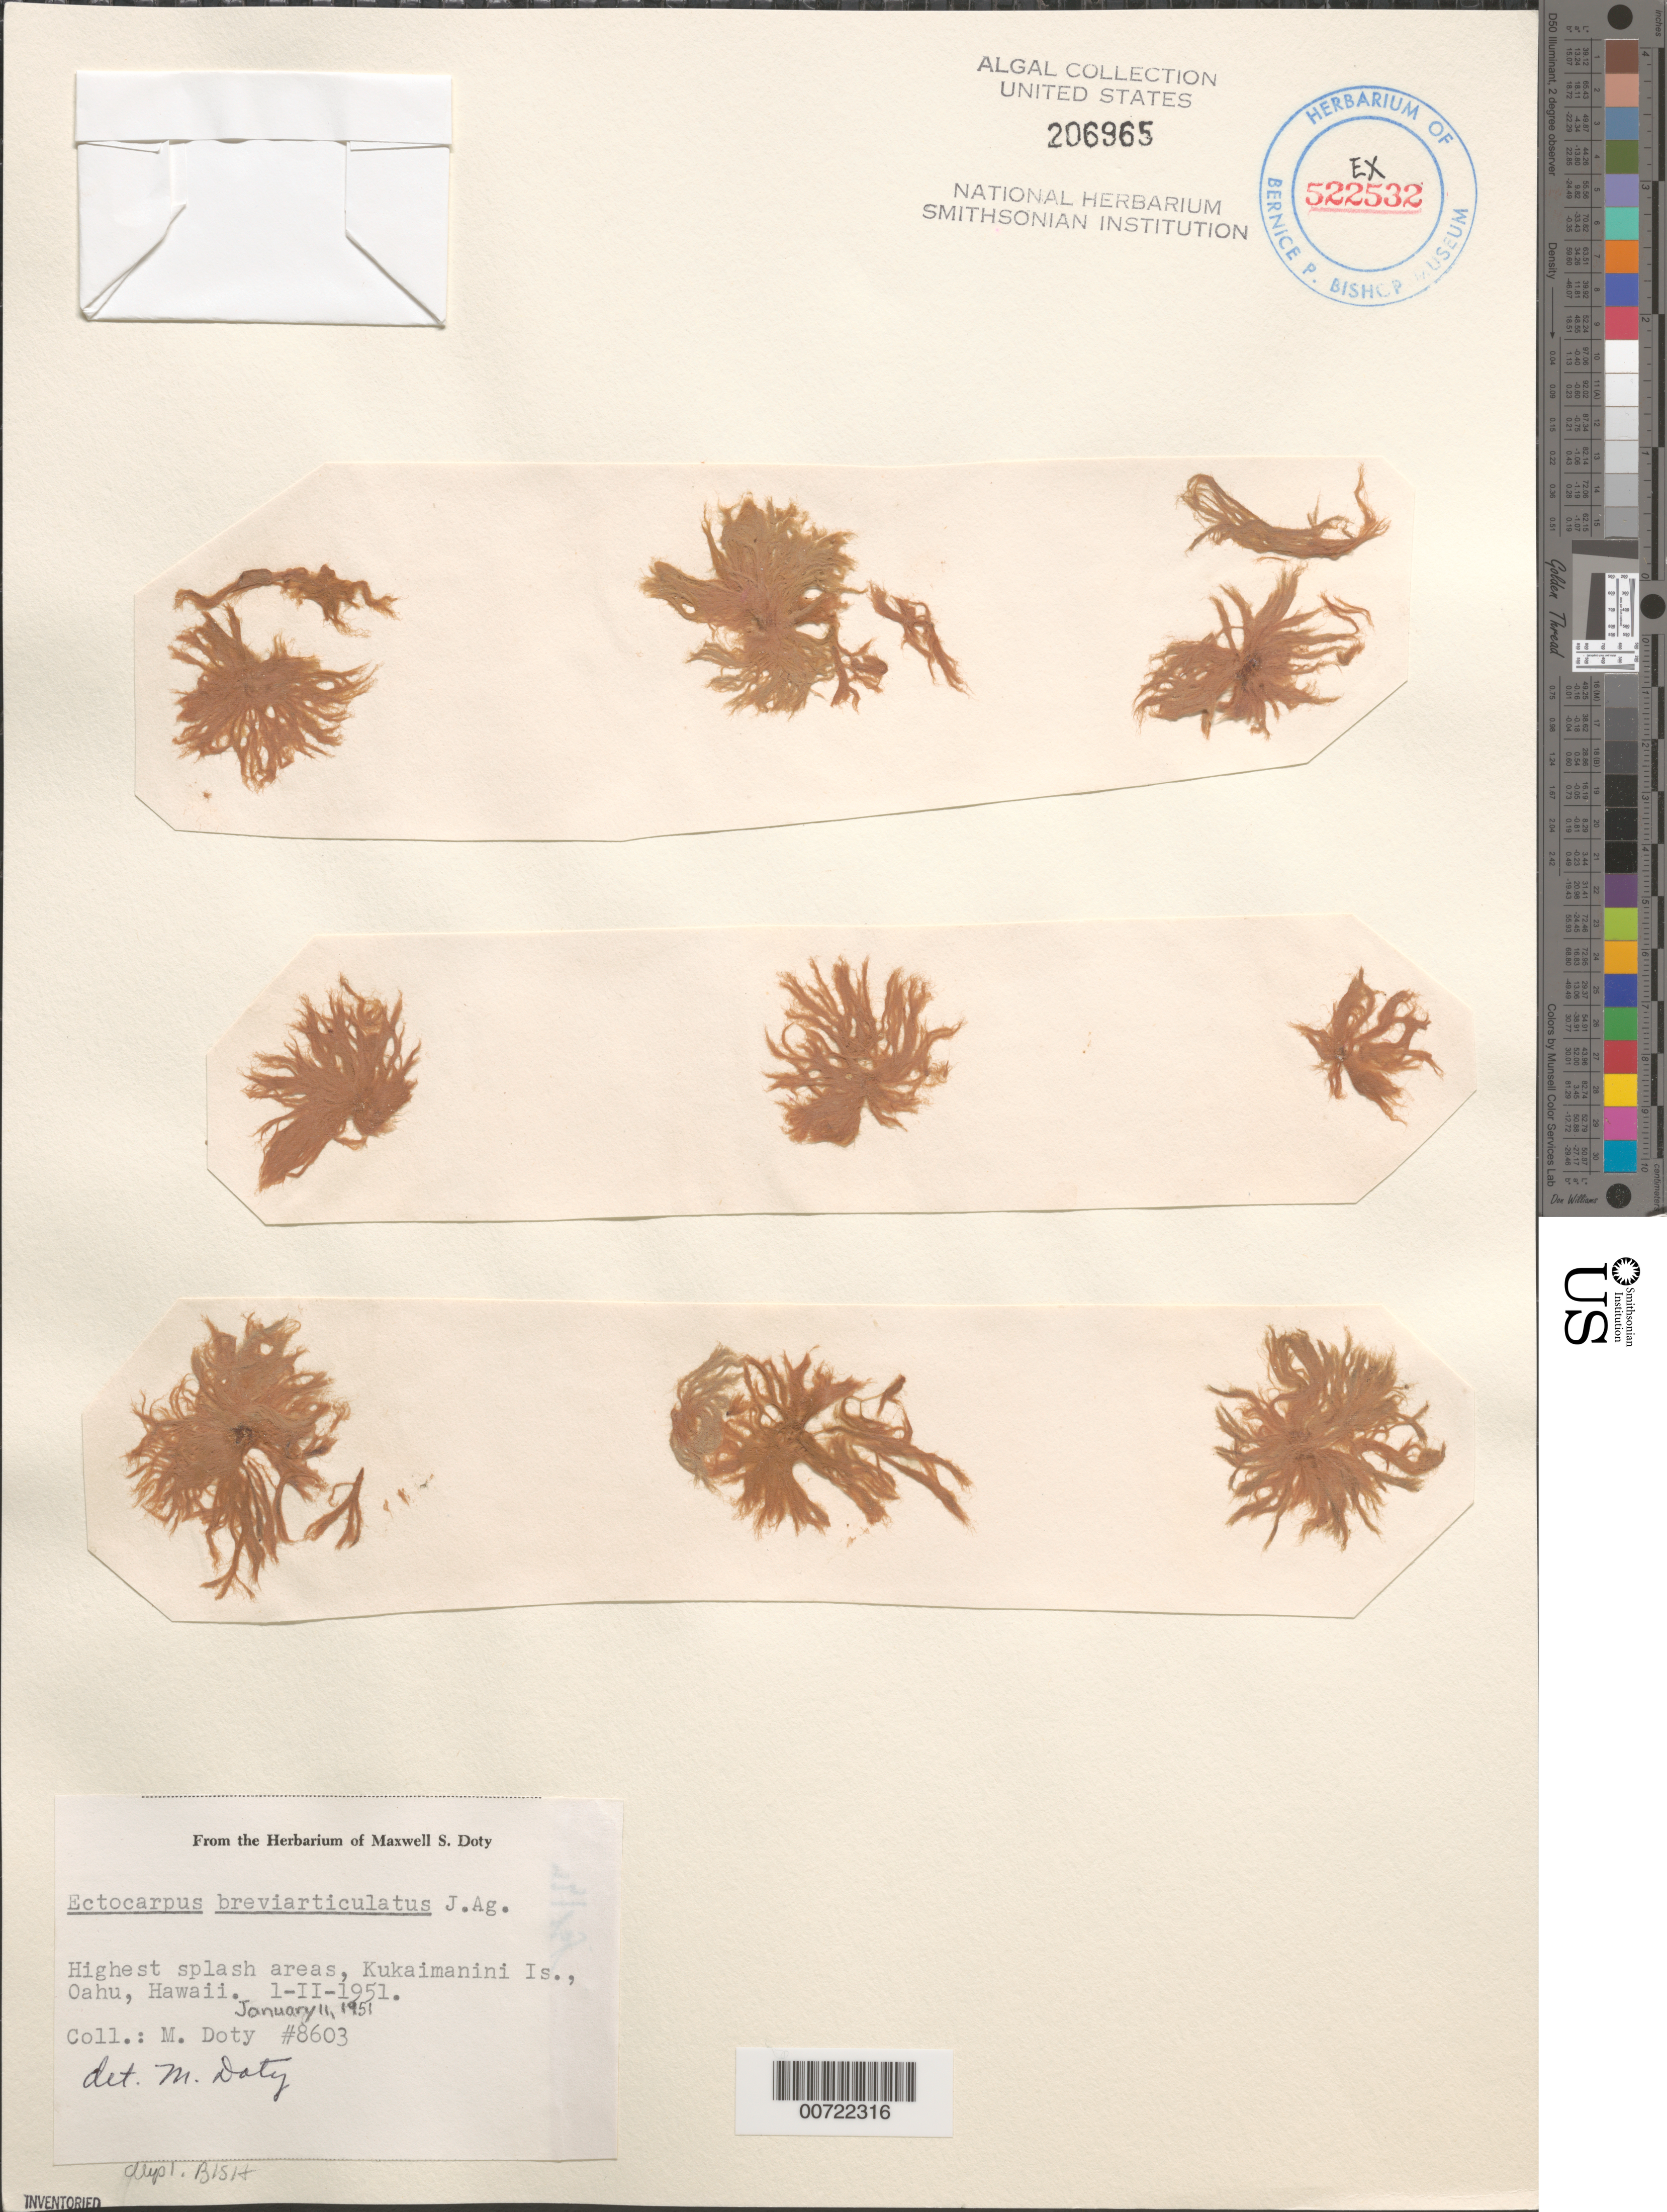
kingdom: Chromista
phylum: Ochrophyta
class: Phaeophyceae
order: Scytothamnales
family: Asteronemataceae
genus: Asteronema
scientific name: Asteronema breviarticulatum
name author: (J. Agardh) Ouriques & Bouzon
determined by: Algae name updating Project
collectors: M. S. Doty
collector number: MSD 8603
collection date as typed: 11 Jan 1951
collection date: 1951-01-11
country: United States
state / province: Hawaii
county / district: Honolulu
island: Oahu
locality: Kukaimanini Island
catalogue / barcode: US 206965